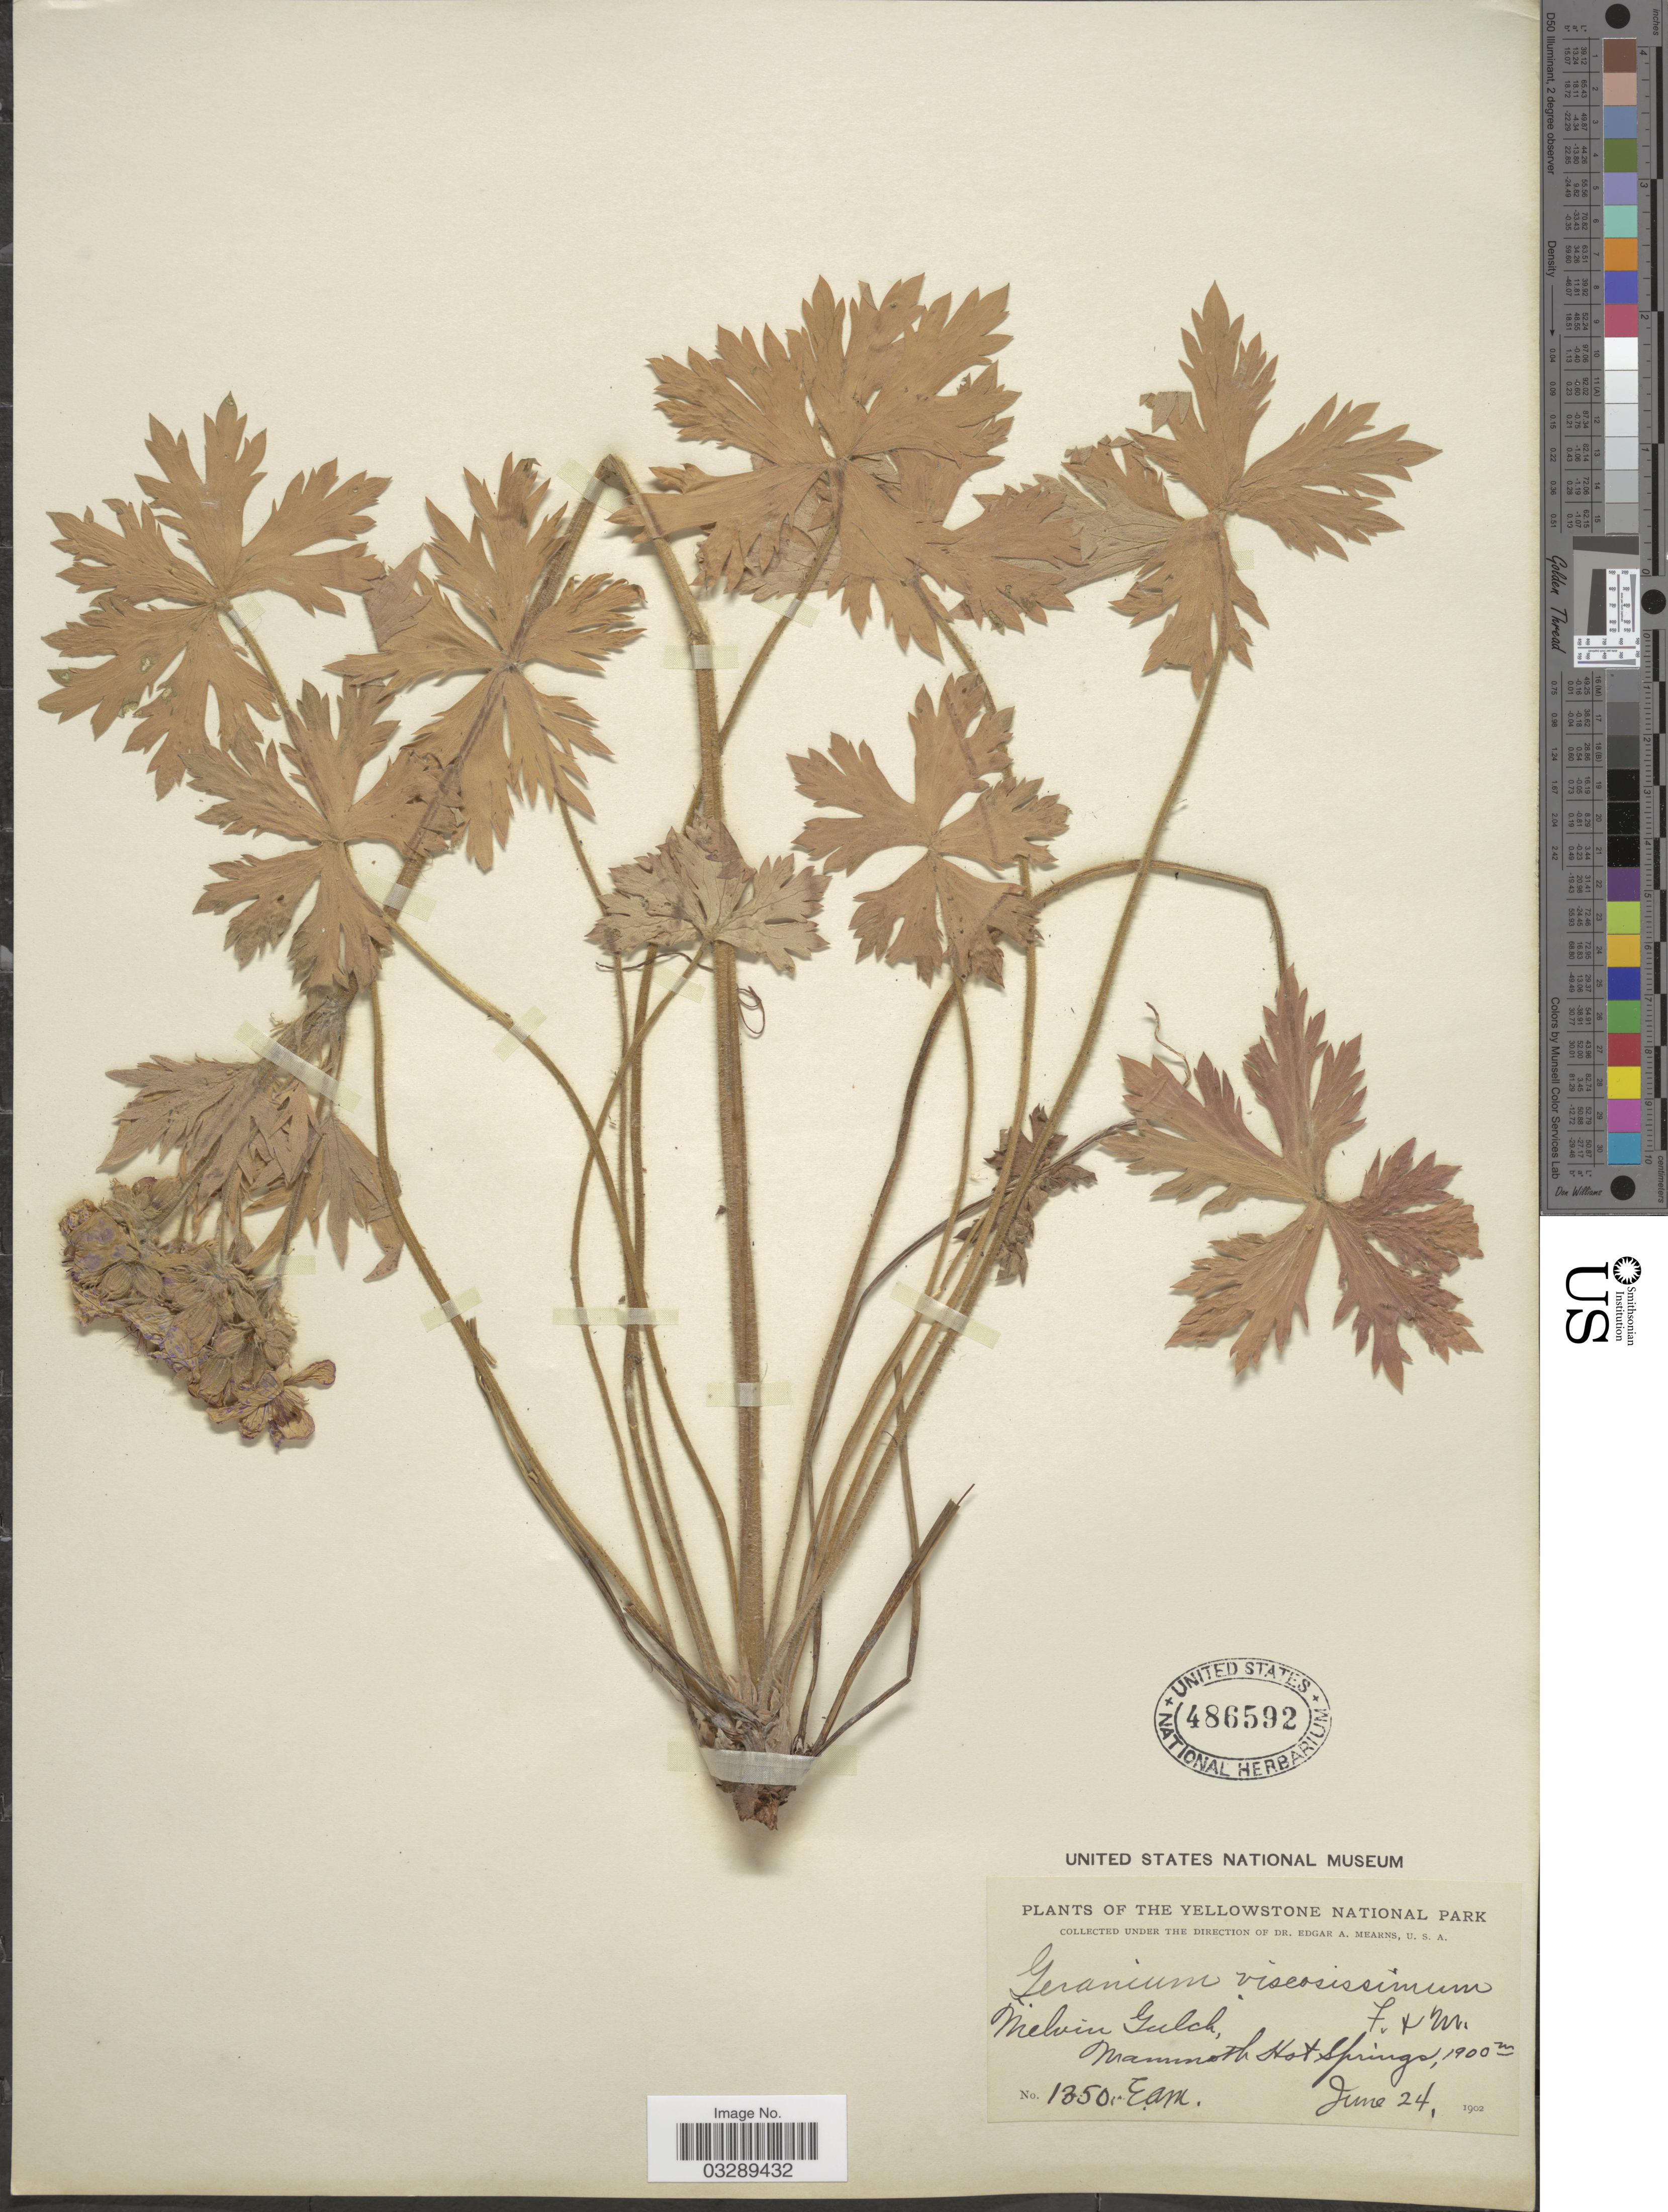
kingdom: Plantae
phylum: Tracheophyta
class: Magnoliopsida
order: Geraniales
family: Geraniaceae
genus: Geranium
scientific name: Geranium viscosissimum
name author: Fisch. & C.A. Mey.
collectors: E. A. Mearns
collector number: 1350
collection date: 1902-06-24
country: United States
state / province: Wyoming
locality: Yellowstone National Park. Melvin Gulch, Mammoth Hot Springs.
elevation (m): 1900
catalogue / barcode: US 486592